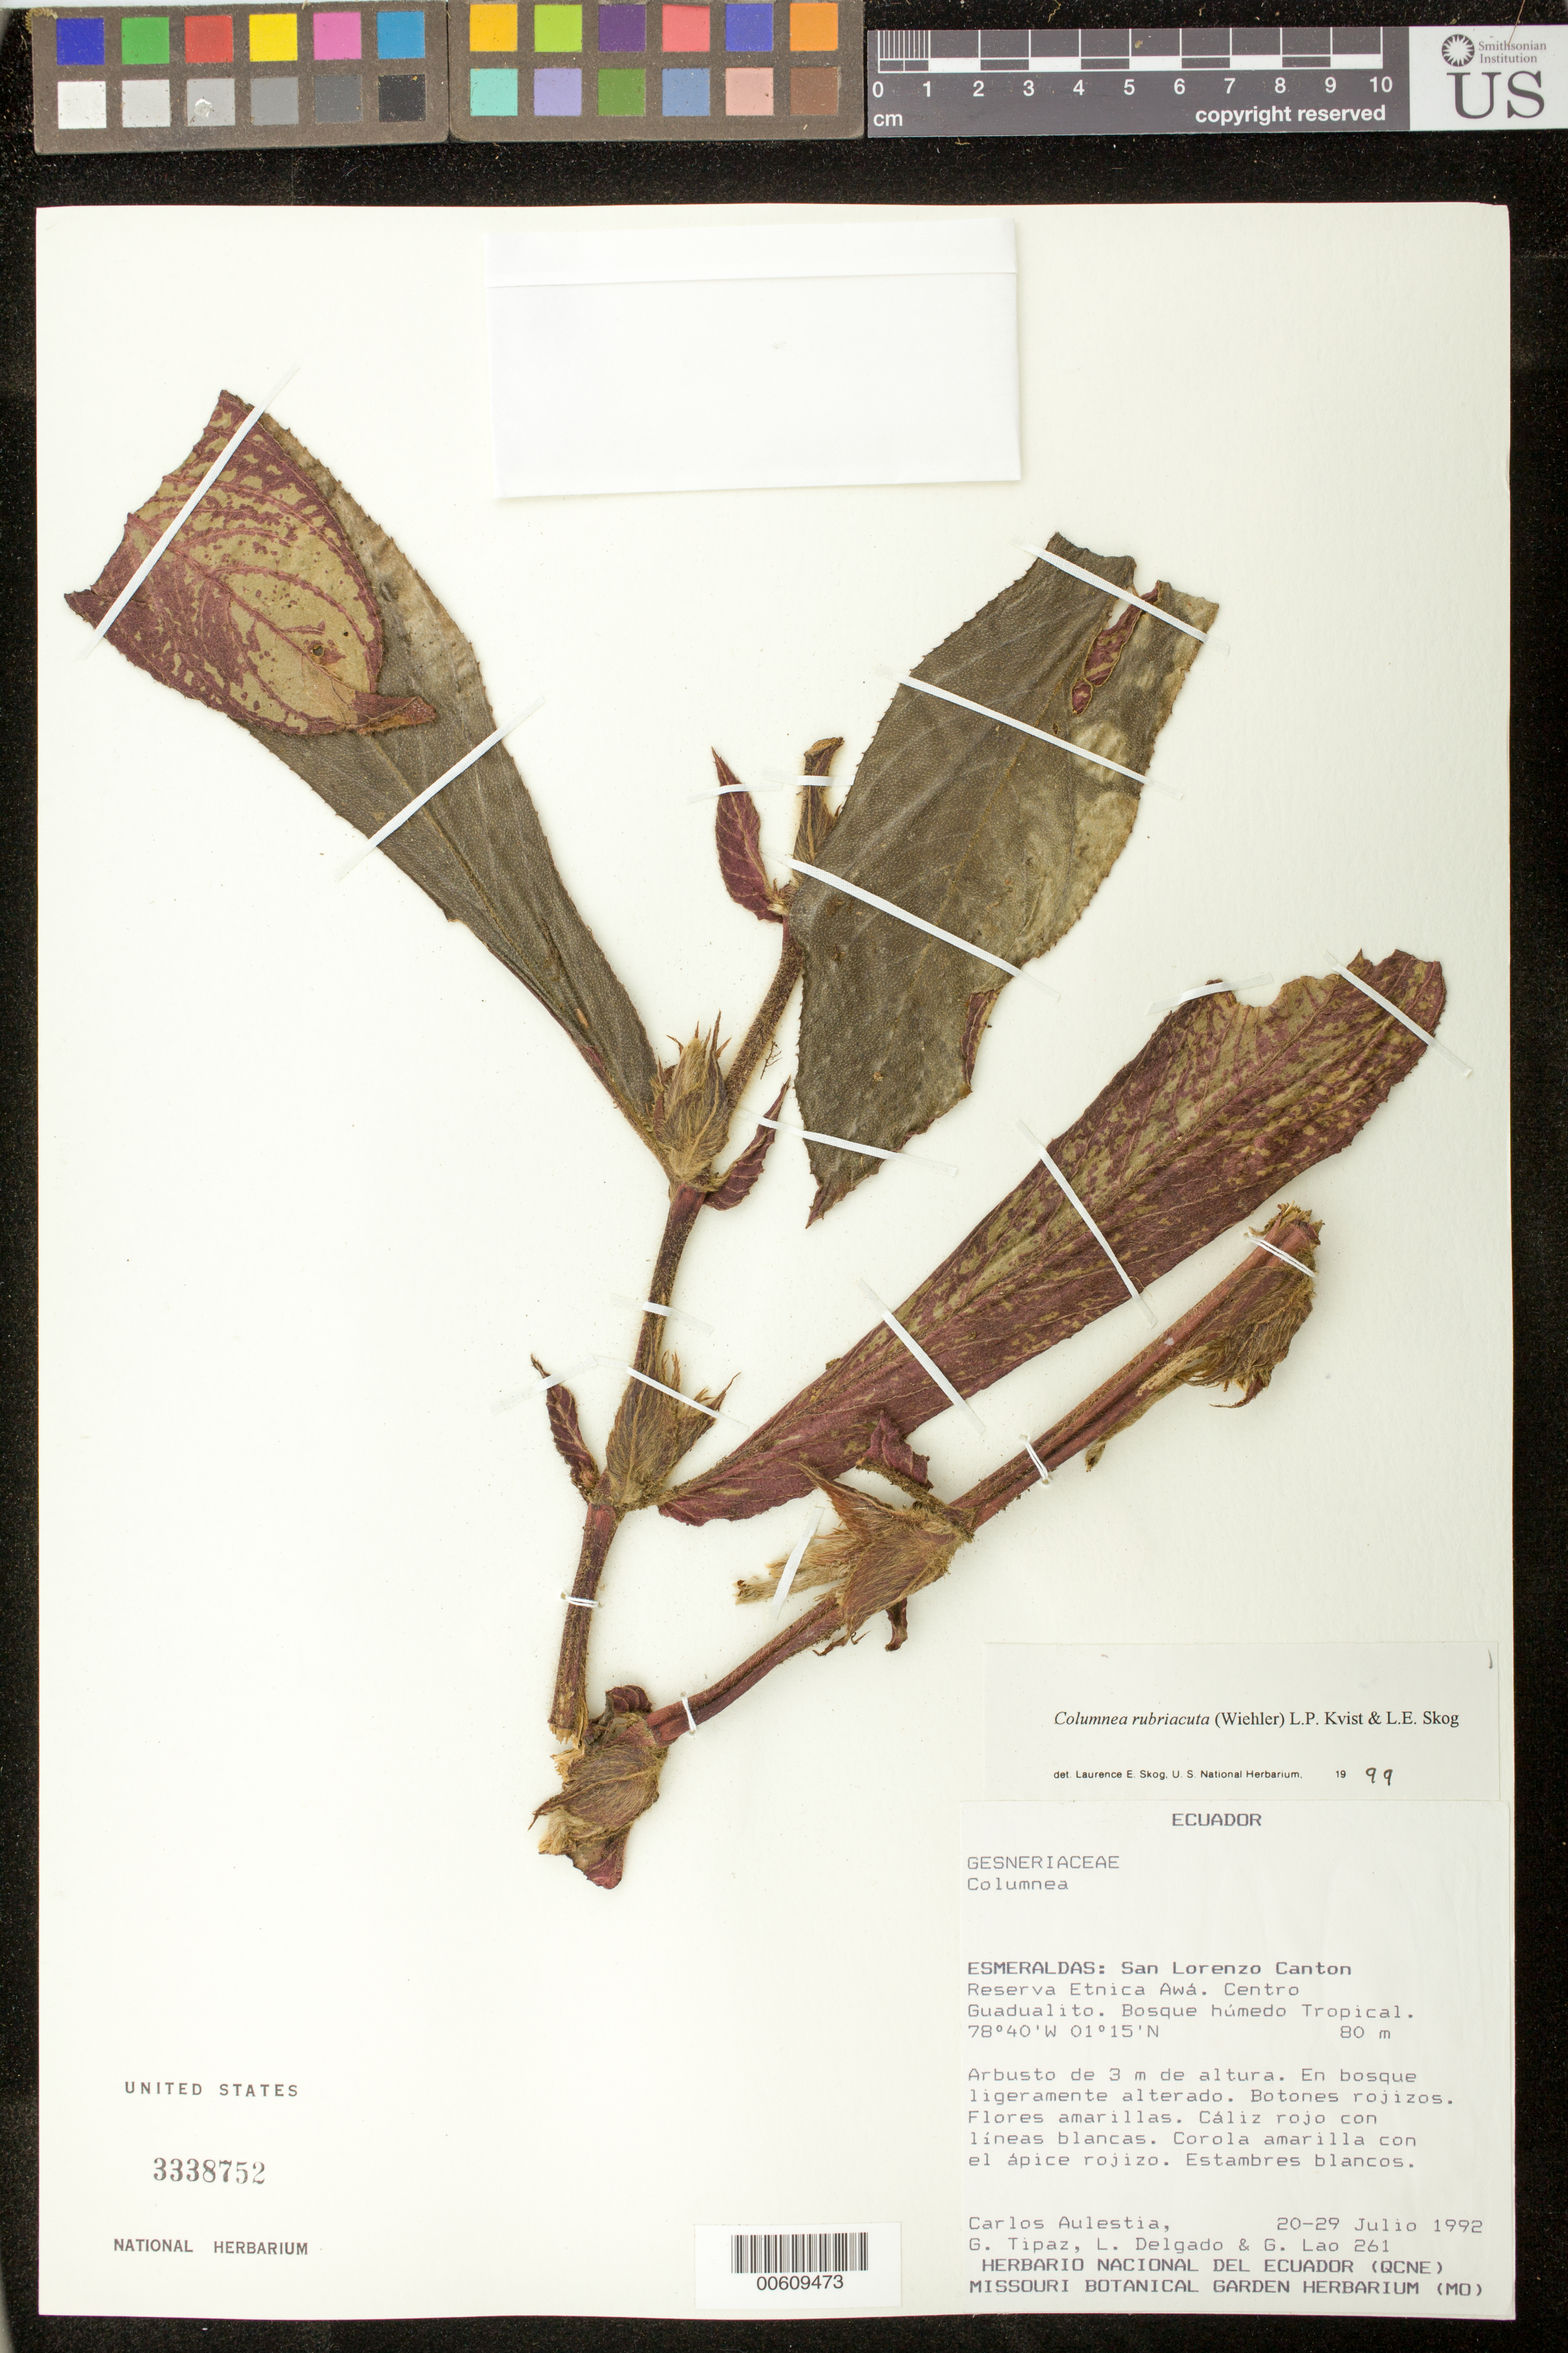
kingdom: Plantae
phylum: Tracheophyta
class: Magnoliopsida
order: Lamiales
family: Gesneriaceae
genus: Columnea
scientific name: Columnea rubriacuta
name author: (Wiehler) L.P. Kvist & L.E. Skog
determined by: Clark, J. L., (SEL), The Marie Selby Botanical Garden (UNITED STATES)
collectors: C. Aulestia, G. Tipaz, L. Delgado V. & G. Lao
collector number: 261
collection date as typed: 20-29 Jul 1992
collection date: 1992-07-20/1992-07-29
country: Ecuador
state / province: Esmeraldas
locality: San Lorenzo Cantón, Reserva Etnica Awá. Centro Guadualito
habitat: Bosque húmedo Tropical; en bosque ligeramente alterado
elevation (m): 80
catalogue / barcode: US 3338752